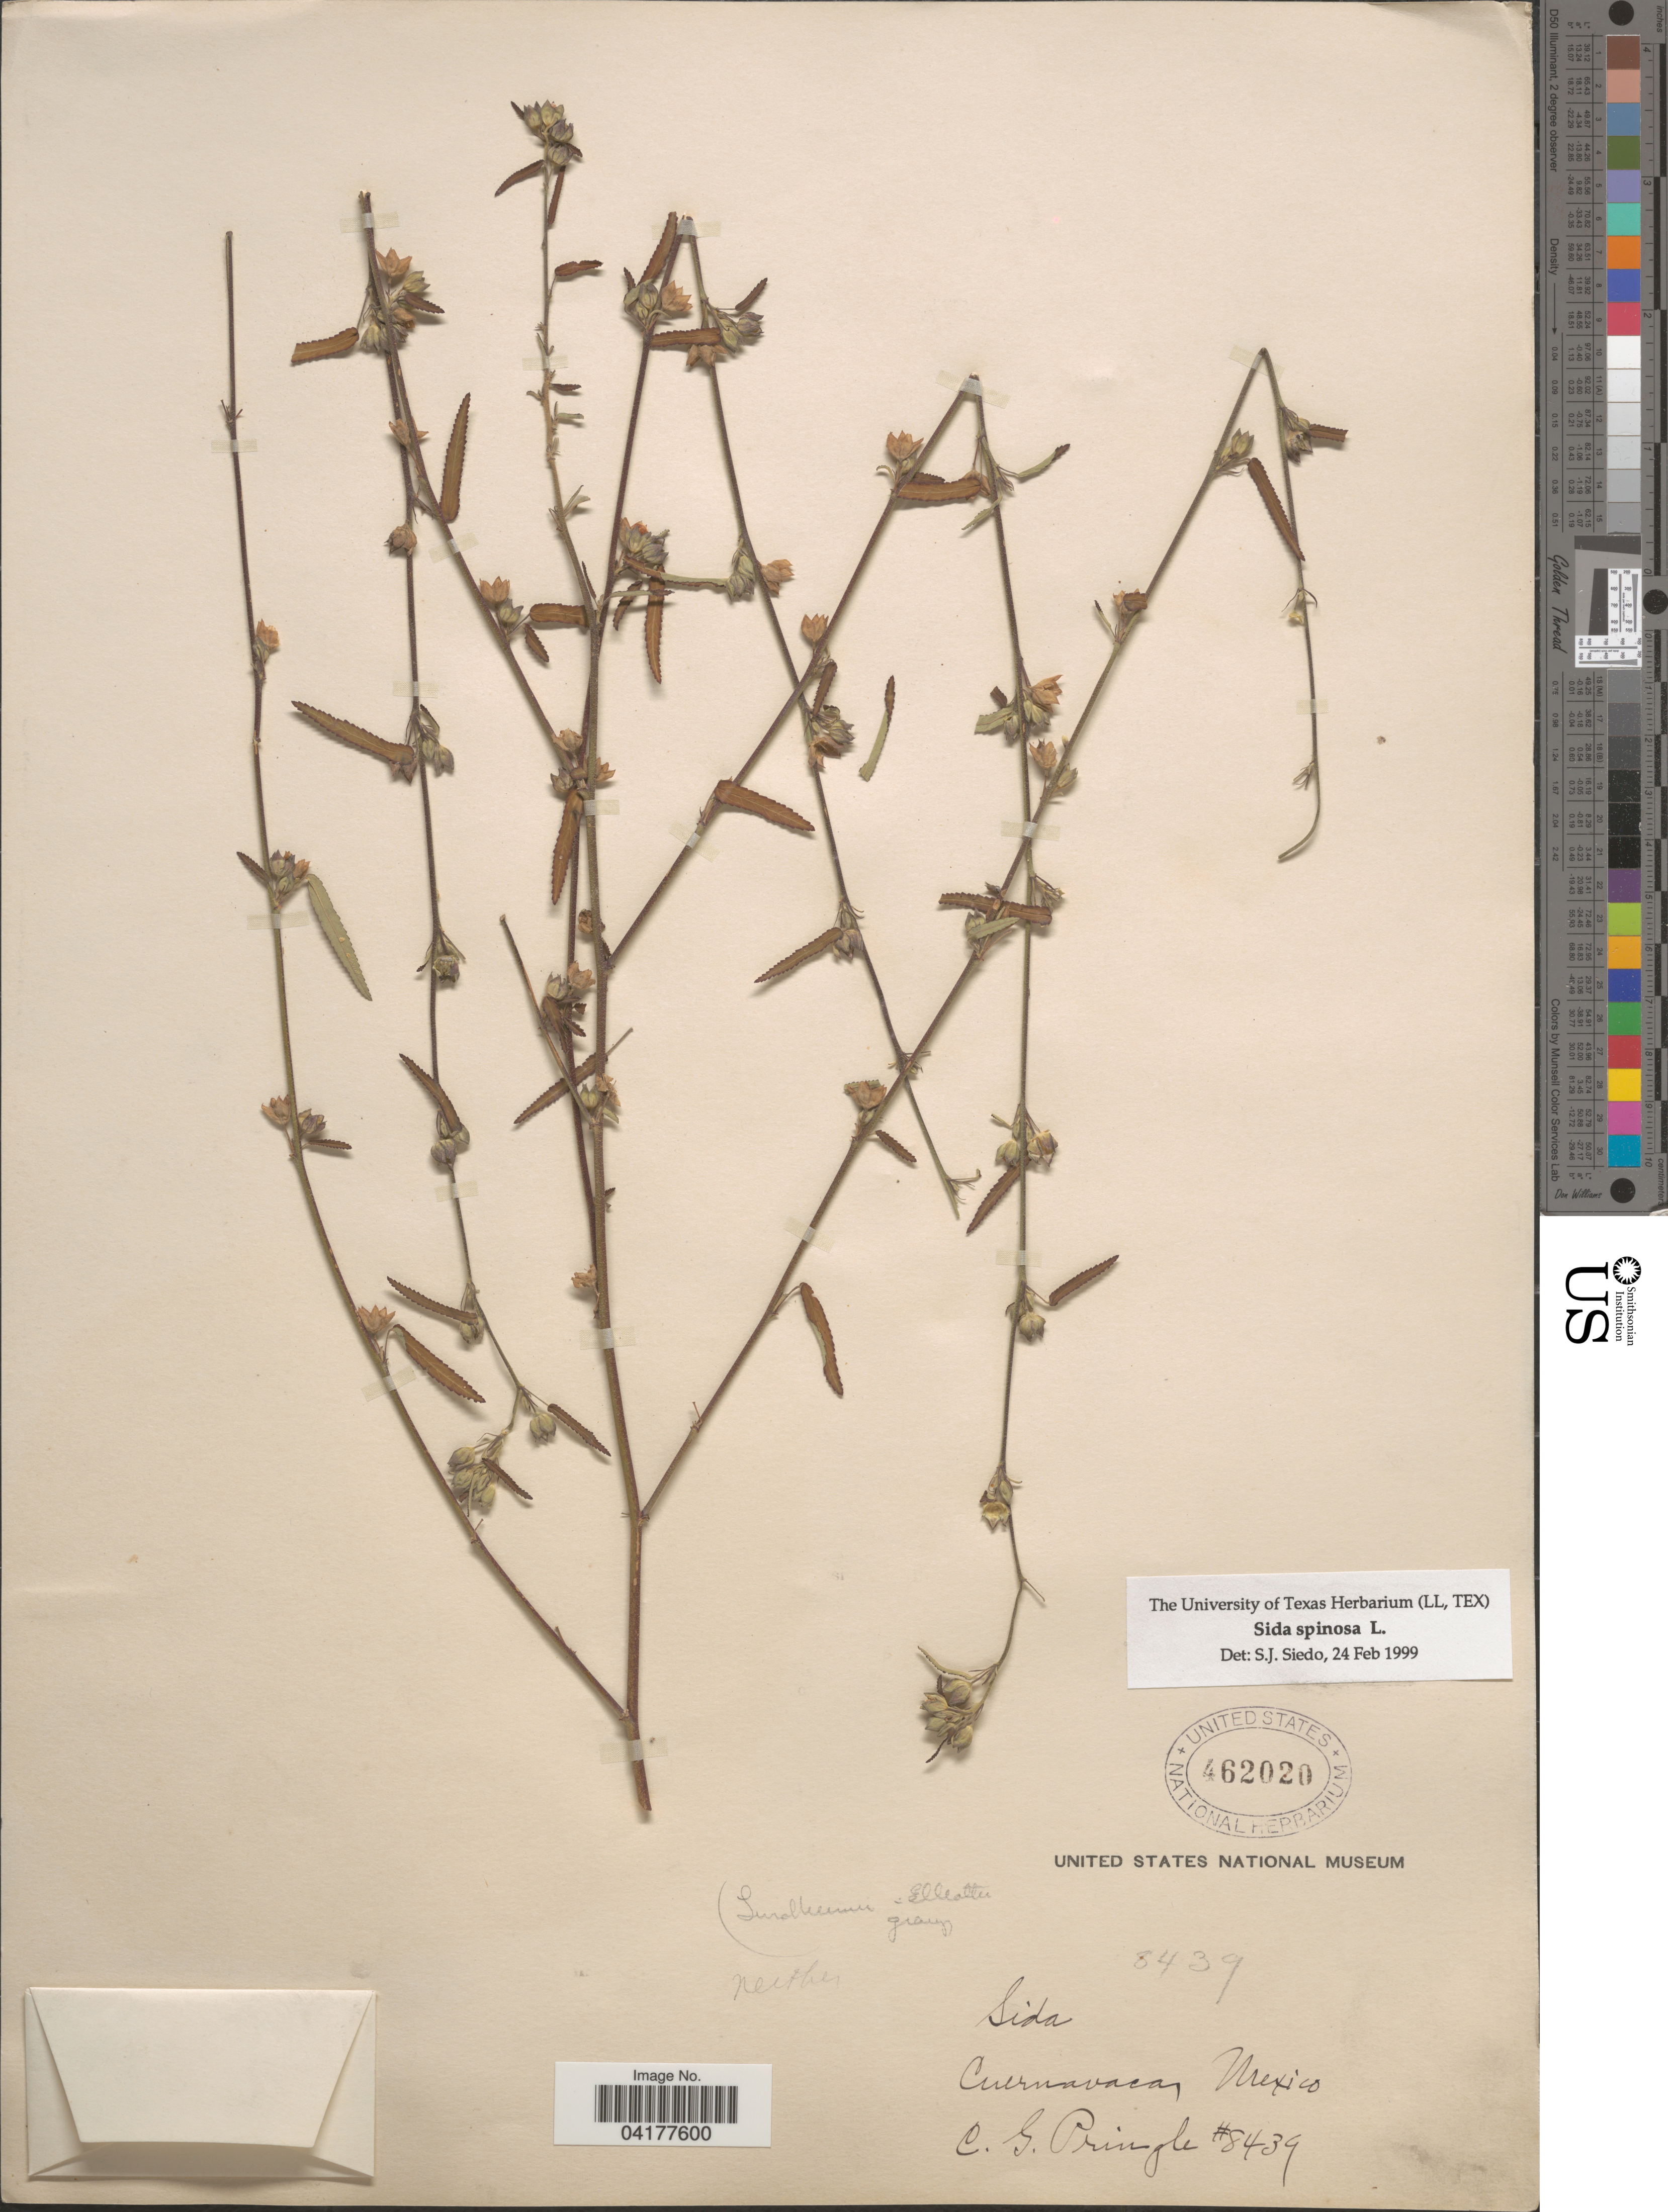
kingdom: Plantae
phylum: Tracheophyta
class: Magnoliopsida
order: Malvales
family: Malvaceae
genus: Sida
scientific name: Sida spinosa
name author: L.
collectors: C. G. Pringle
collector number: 8439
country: Mexico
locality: Cuernacacas.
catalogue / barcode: US 462020